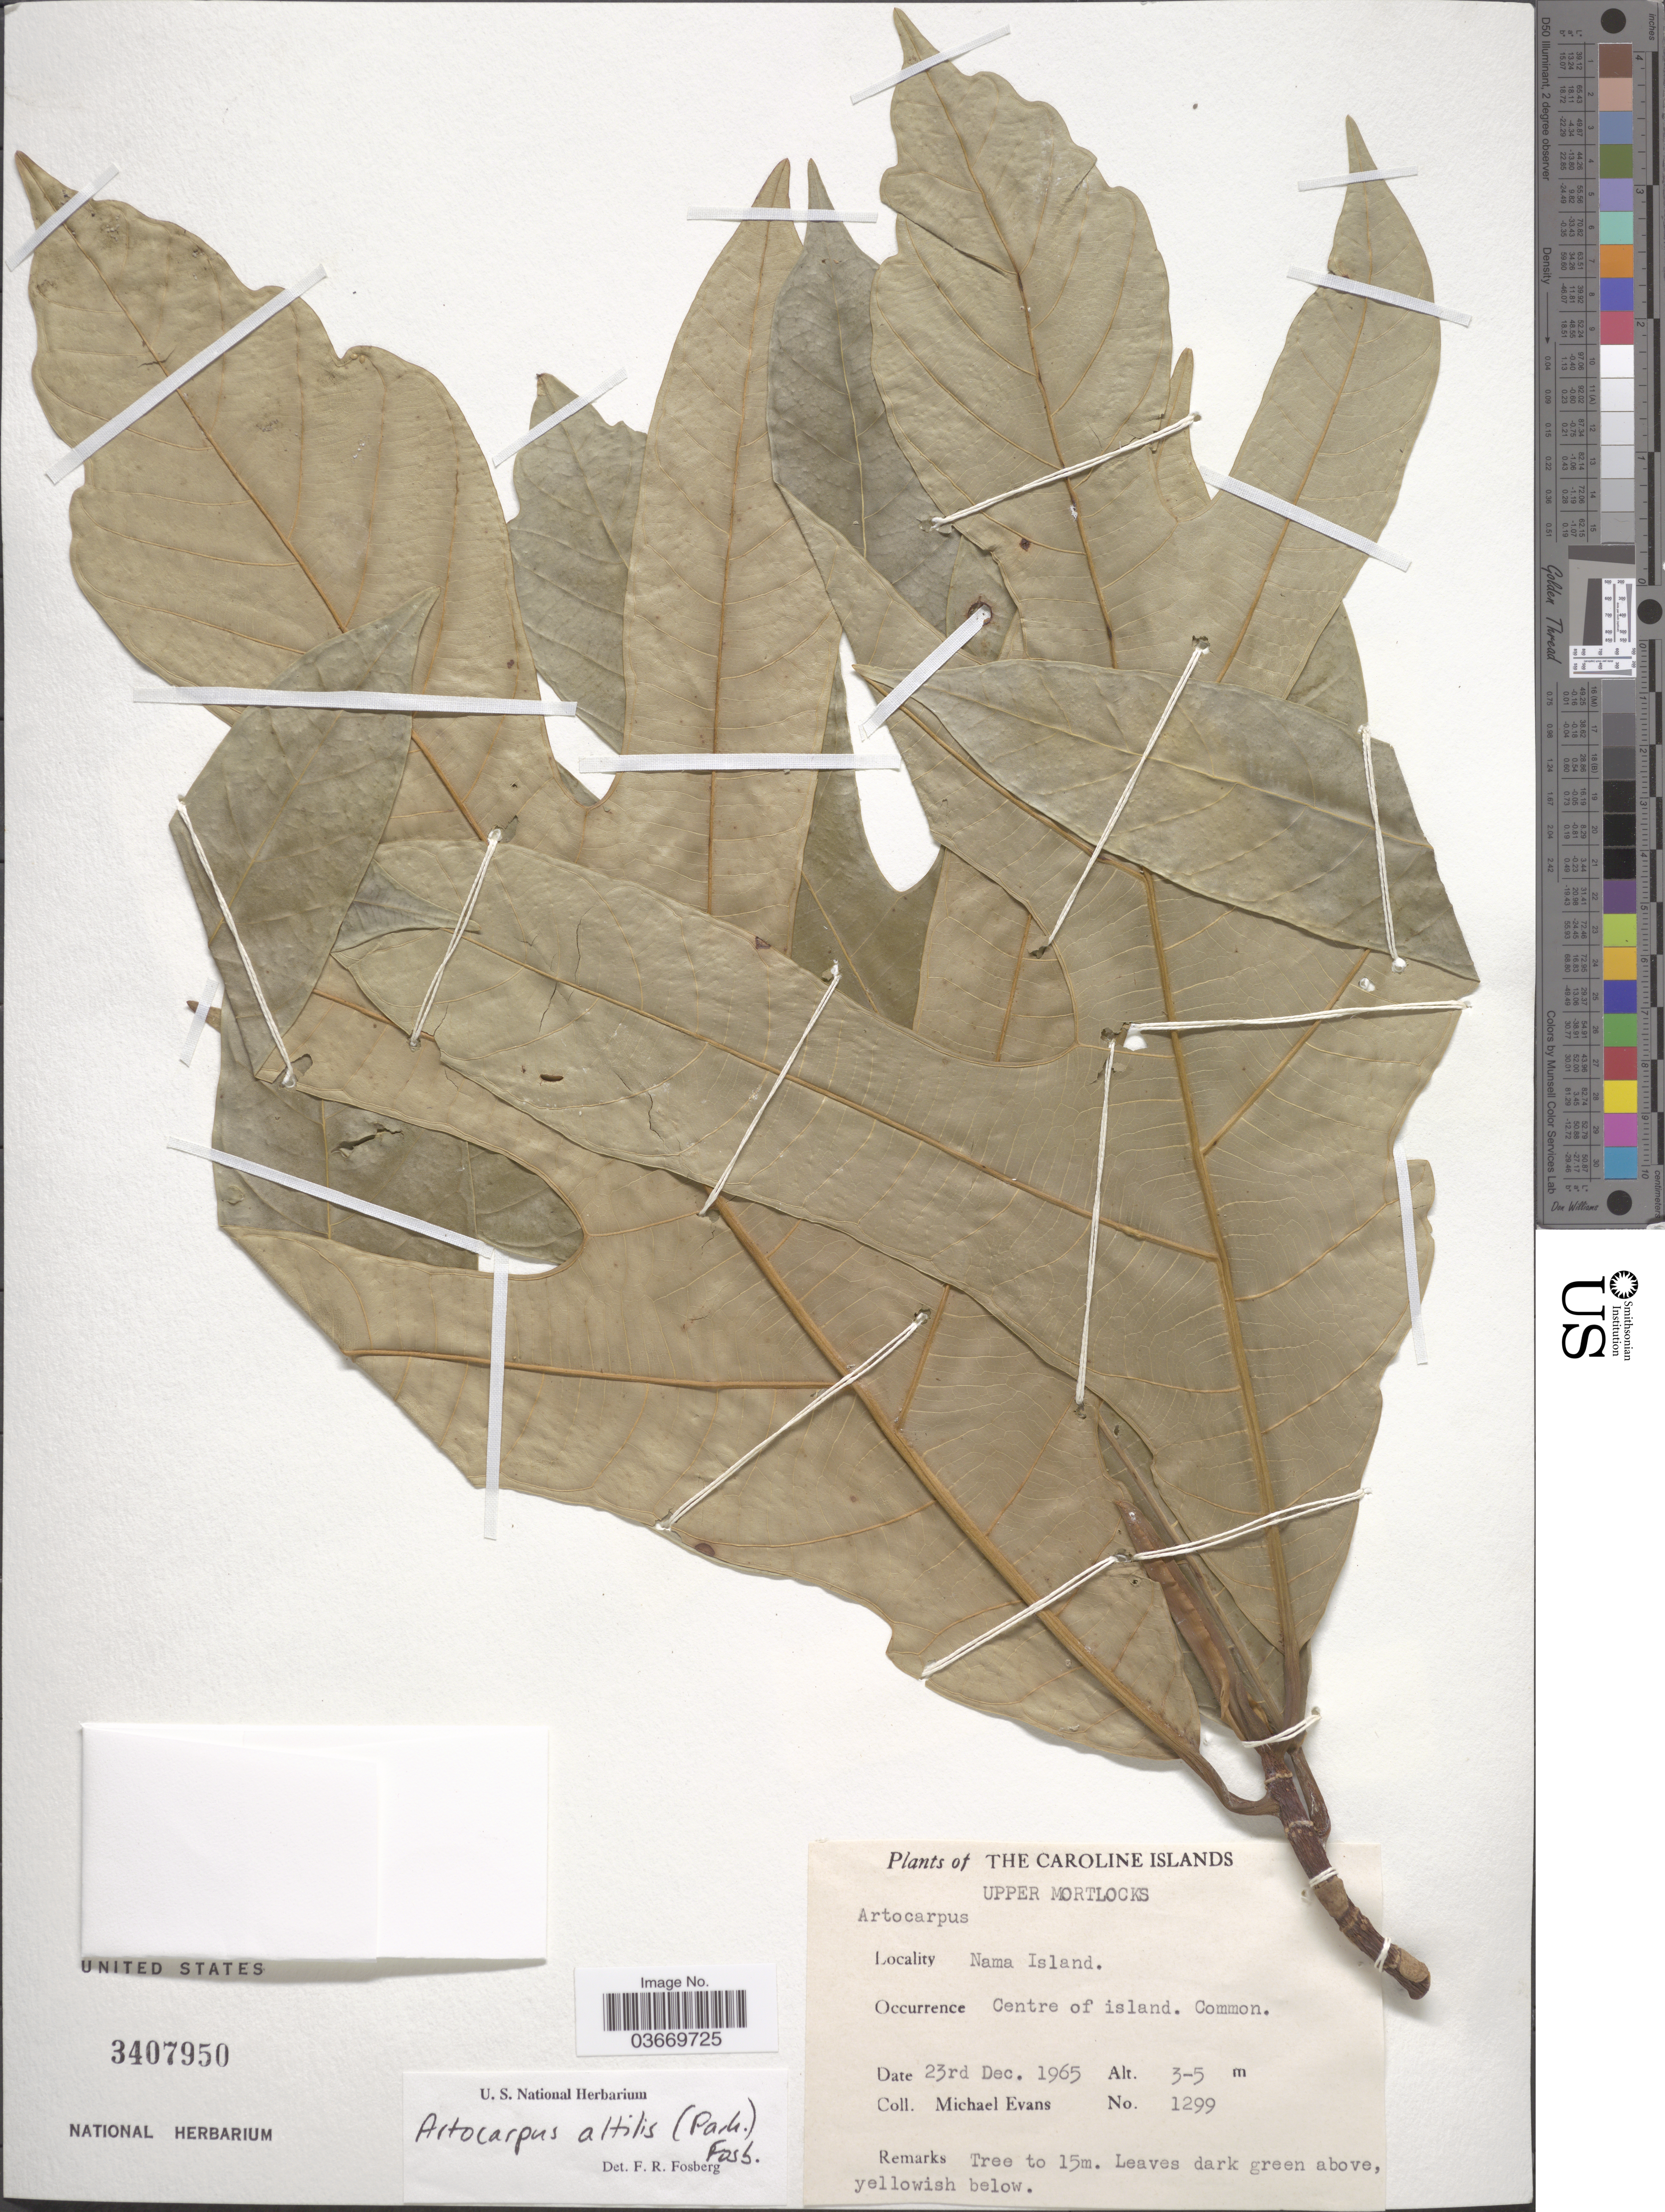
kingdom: Plantae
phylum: Tracheophyta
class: Magnoliopsida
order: Rosales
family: Moraceae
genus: Artocarpus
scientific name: Artocarpus altilis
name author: (Parkinson) Fosberg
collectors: M. Evans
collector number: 1299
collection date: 1965-12-23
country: Micronesia, Federated States of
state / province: Truk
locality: Caroline Islands. Upper Mortlocks. Nama Island.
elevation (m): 3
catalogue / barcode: US 3407950